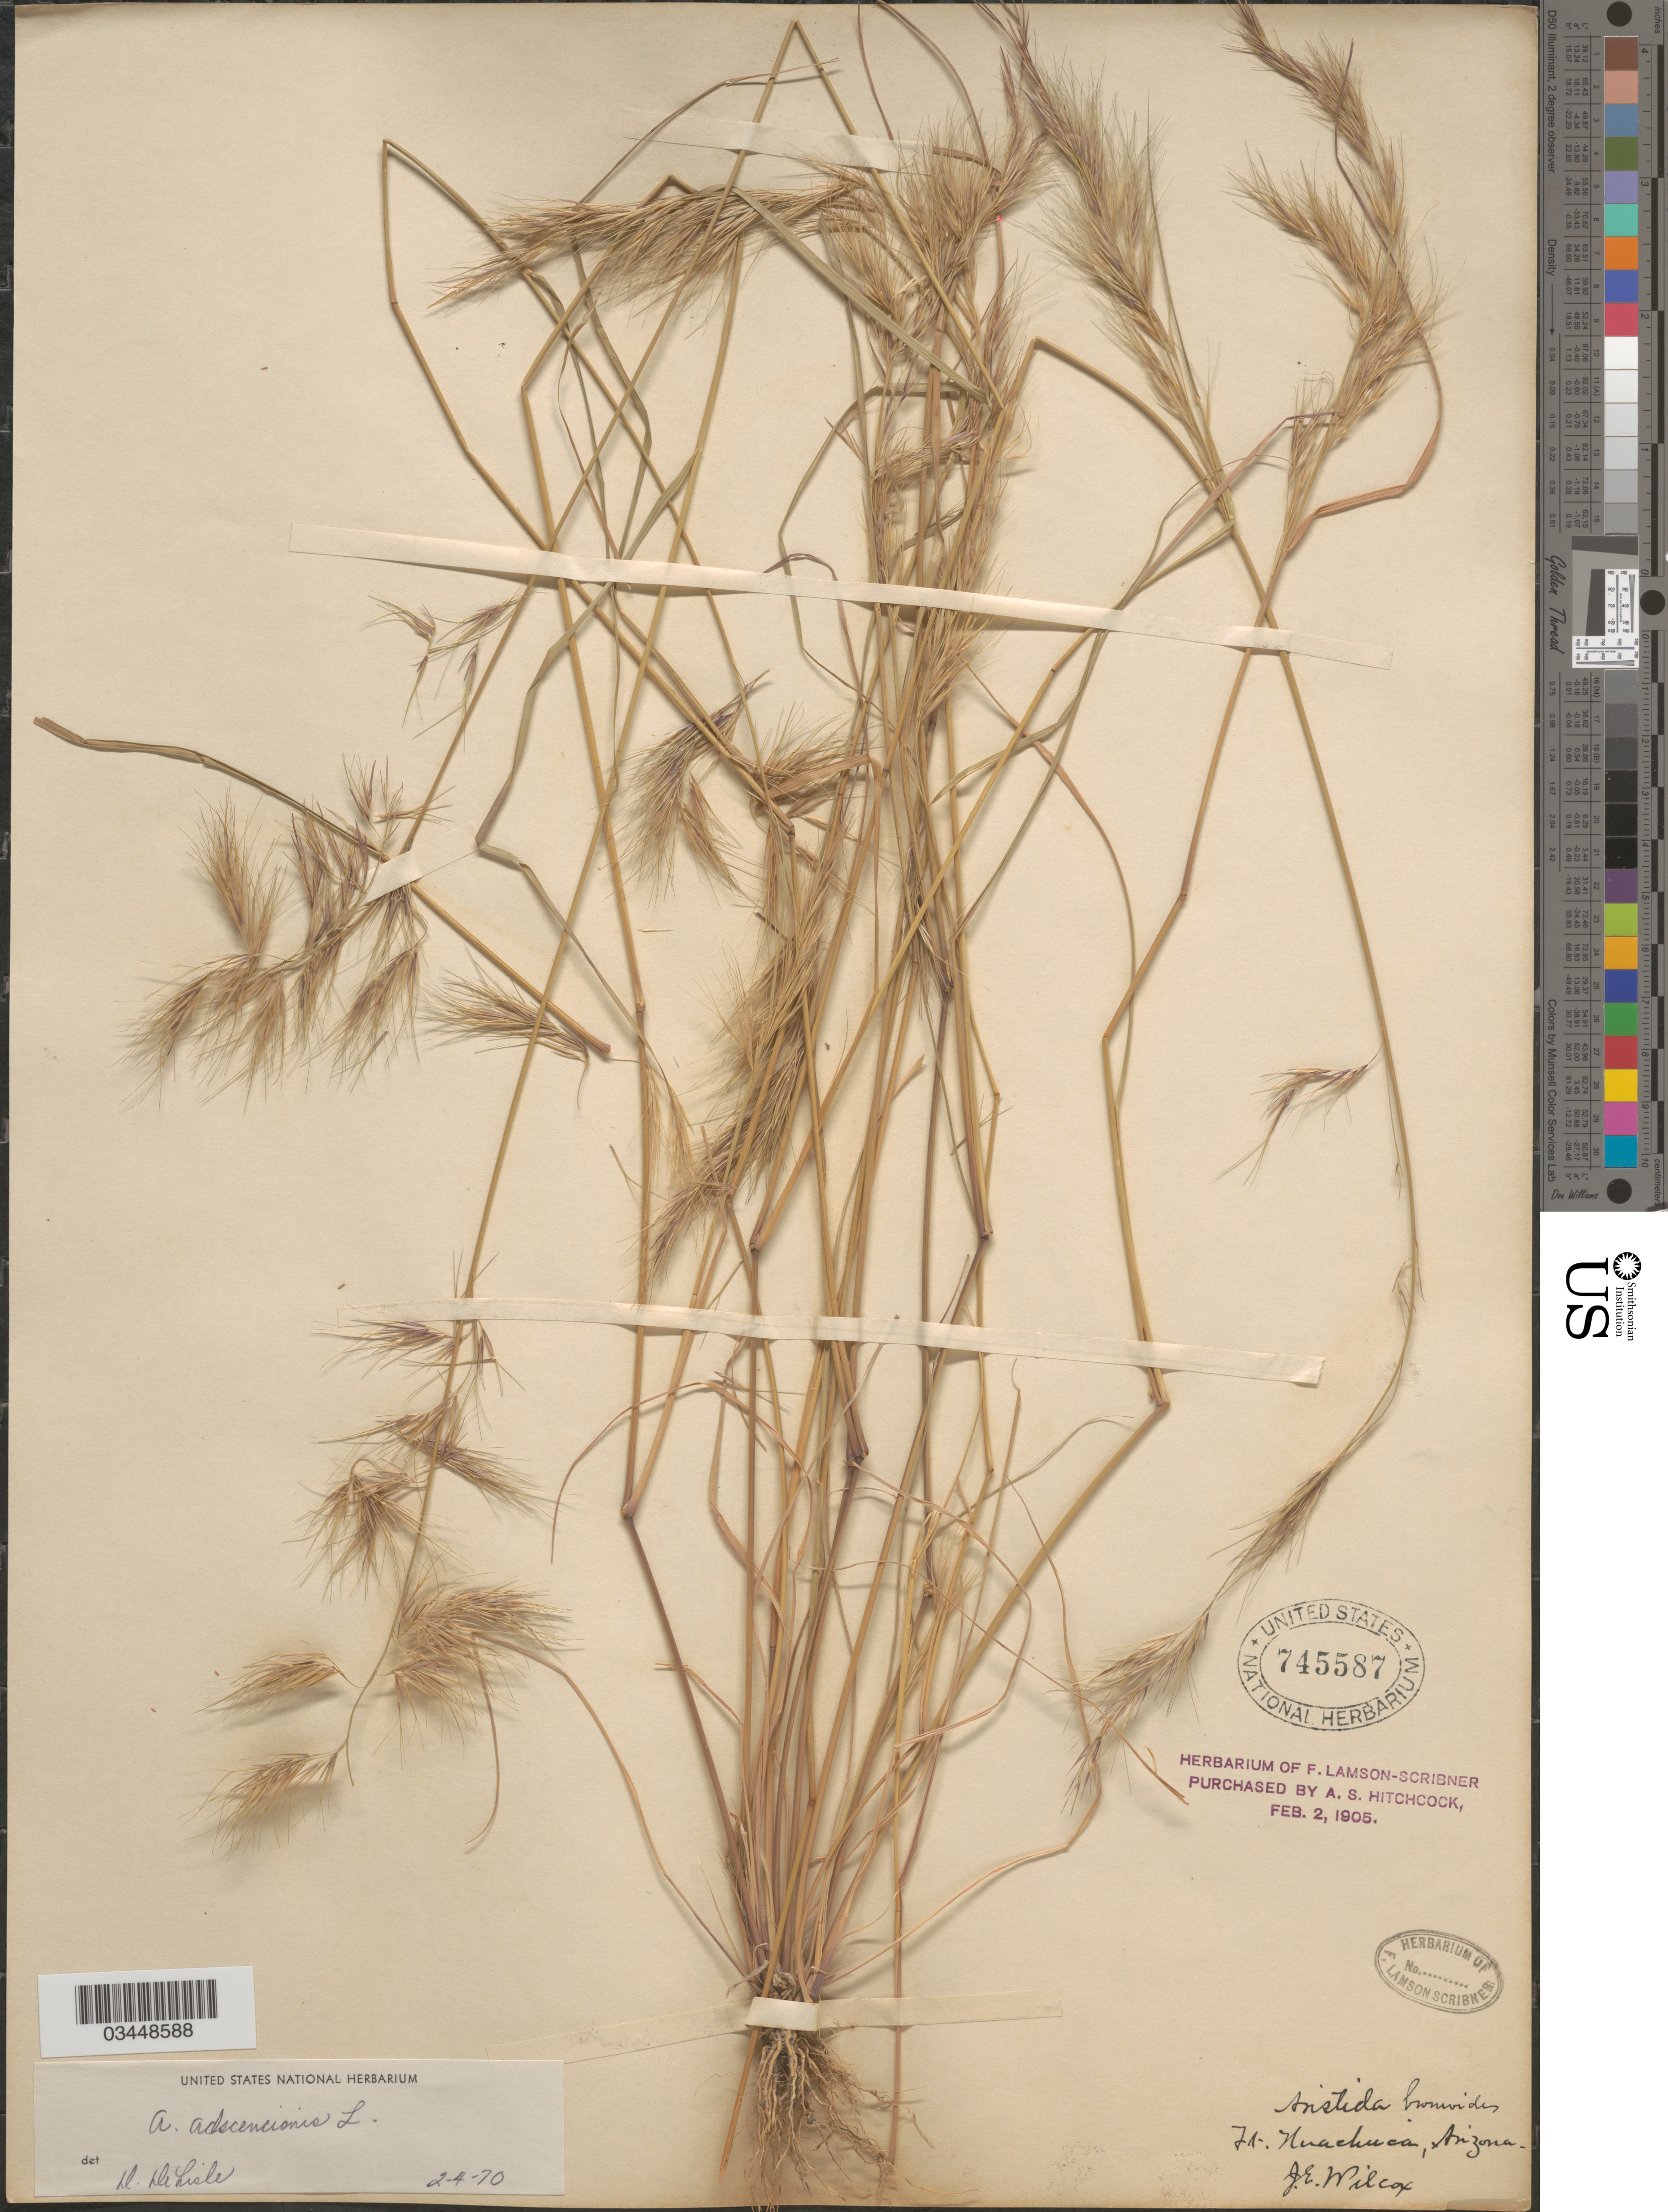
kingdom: Plantae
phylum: Tracheophyta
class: Liliopsida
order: Poales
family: Poaceae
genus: Aristida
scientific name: Aristida adscensionis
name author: L.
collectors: J. Wilcox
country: United States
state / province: Arizona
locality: Ft. Huachuca.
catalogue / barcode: US 745587